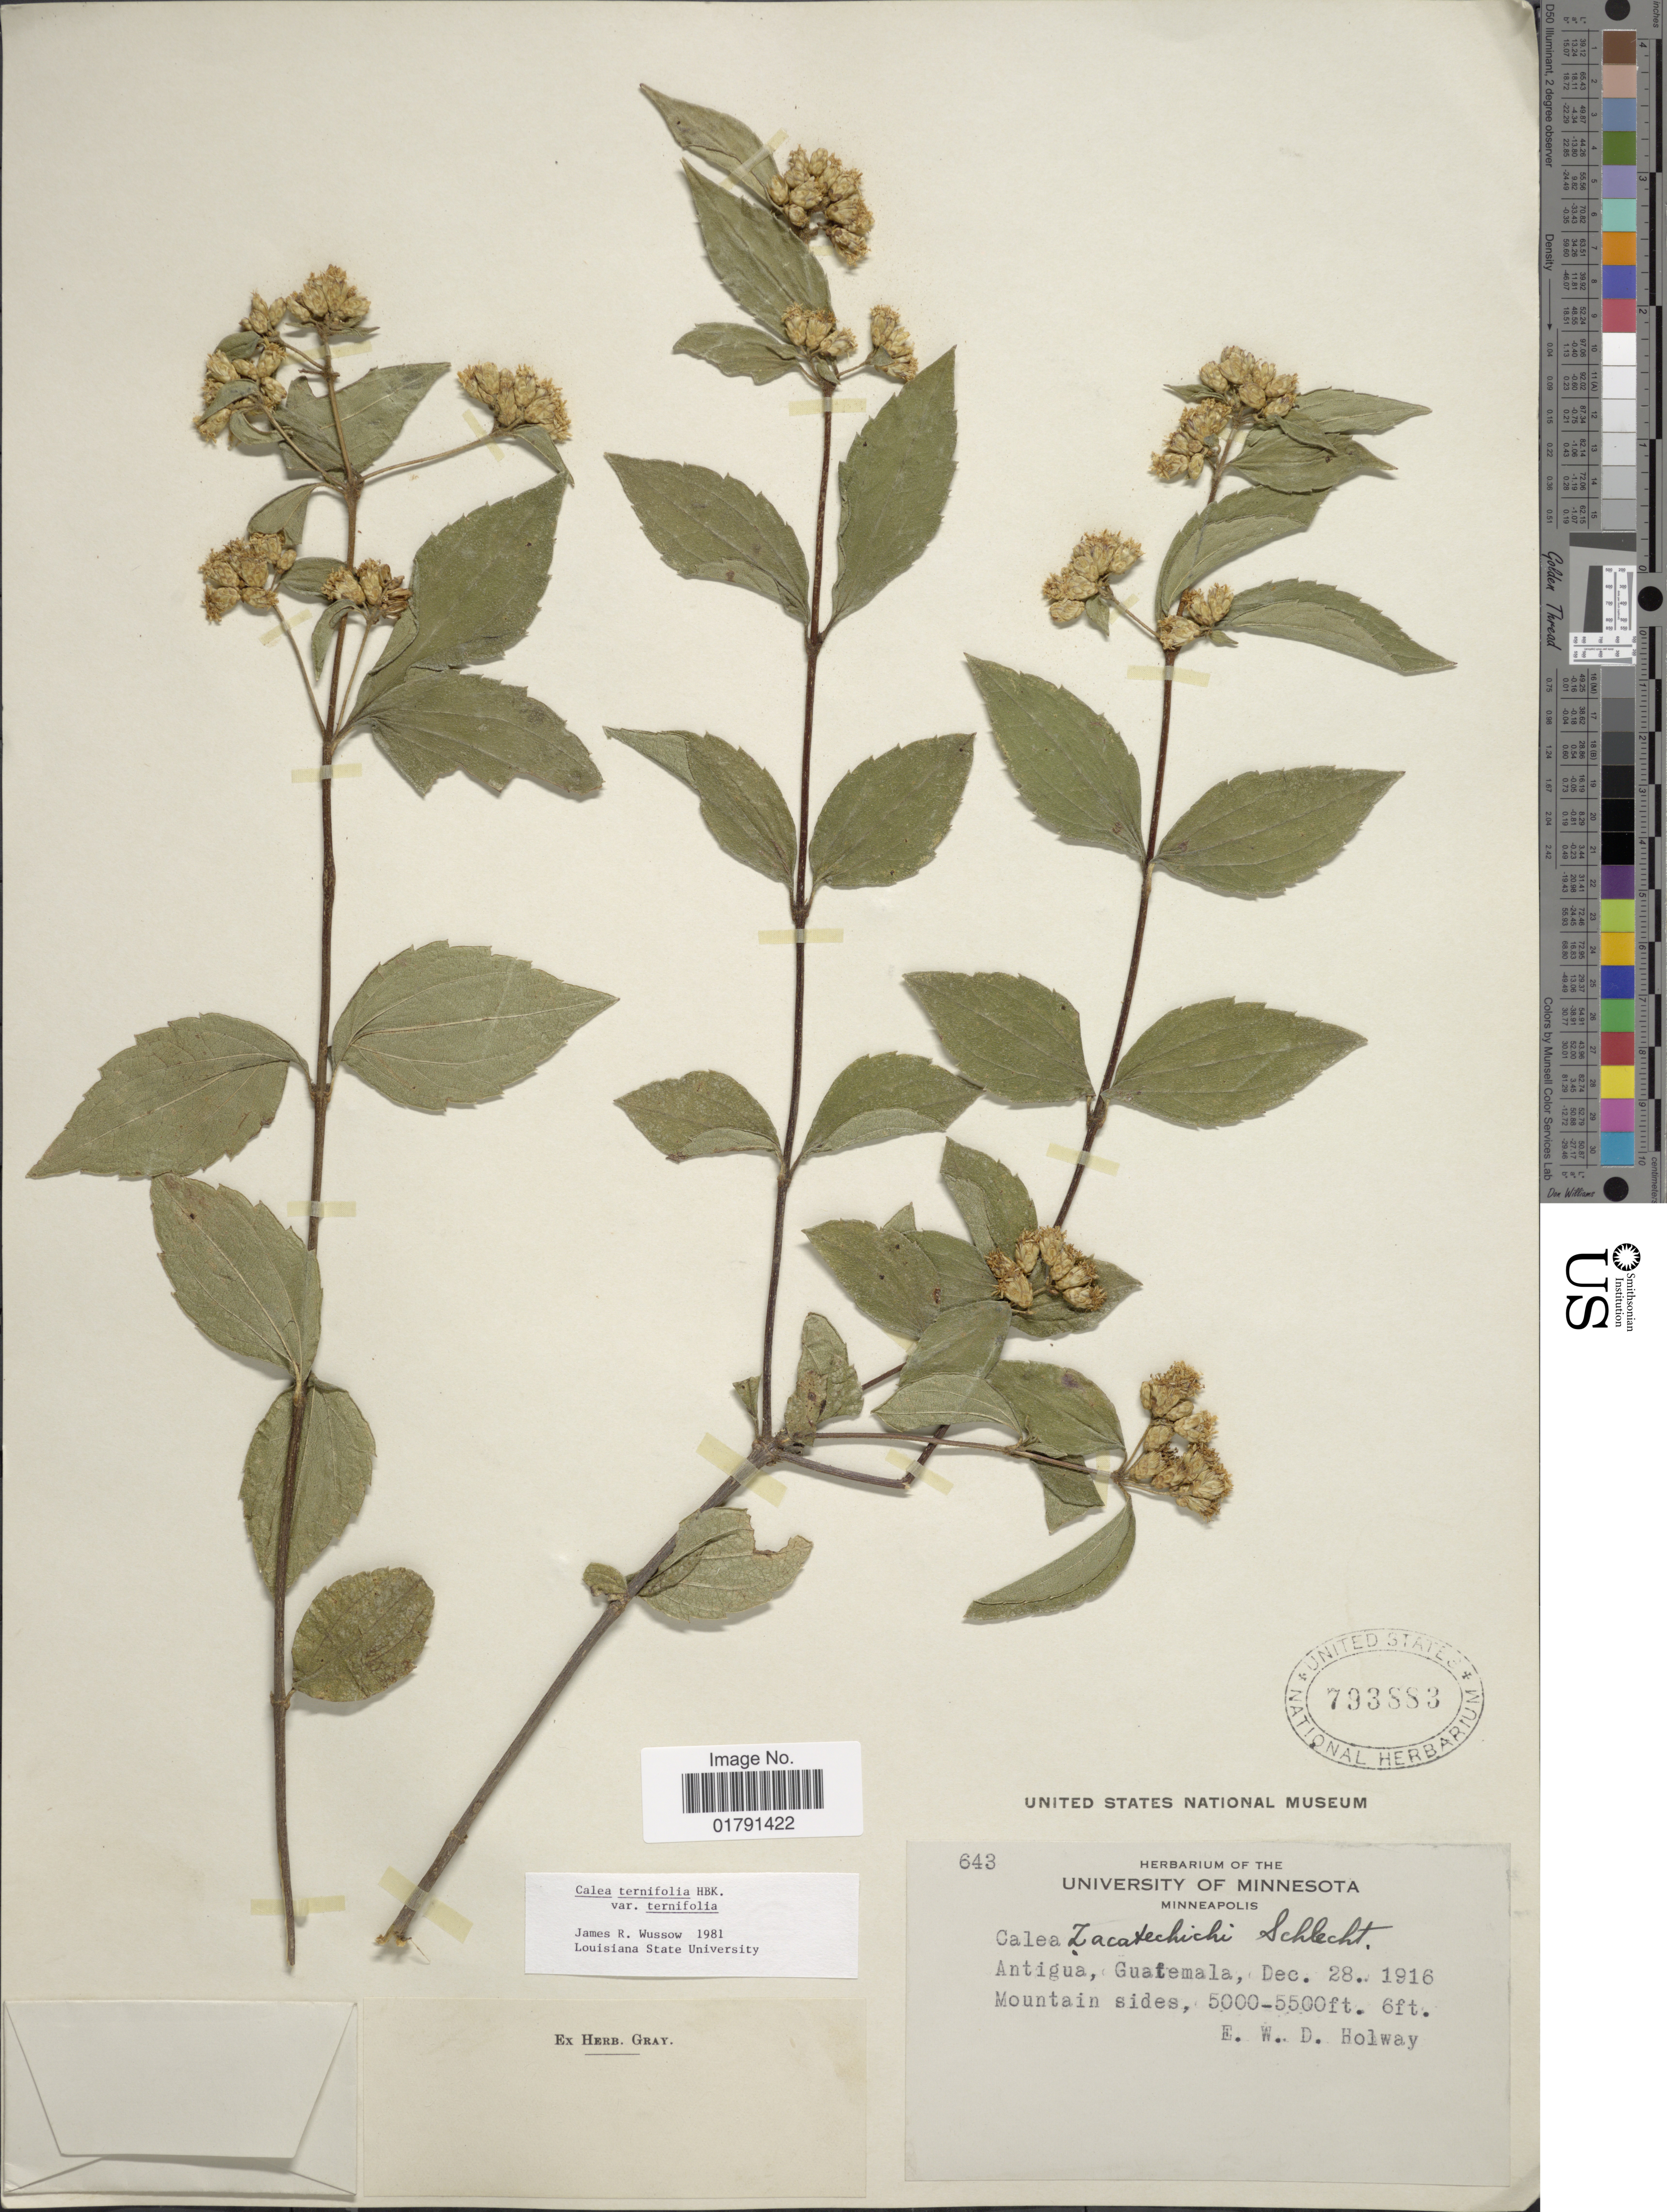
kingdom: Plantae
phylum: Tracheophyta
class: Magnoliopsida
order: Asterales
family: Asteraceae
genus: Calea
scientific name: Calea ternifolia var. ternifolia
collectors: E. W. D. Holway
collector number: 643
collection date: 1916-12-28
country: Guatemala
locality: Antigua, Mountain sides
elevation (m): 1524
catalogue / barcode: US 793883